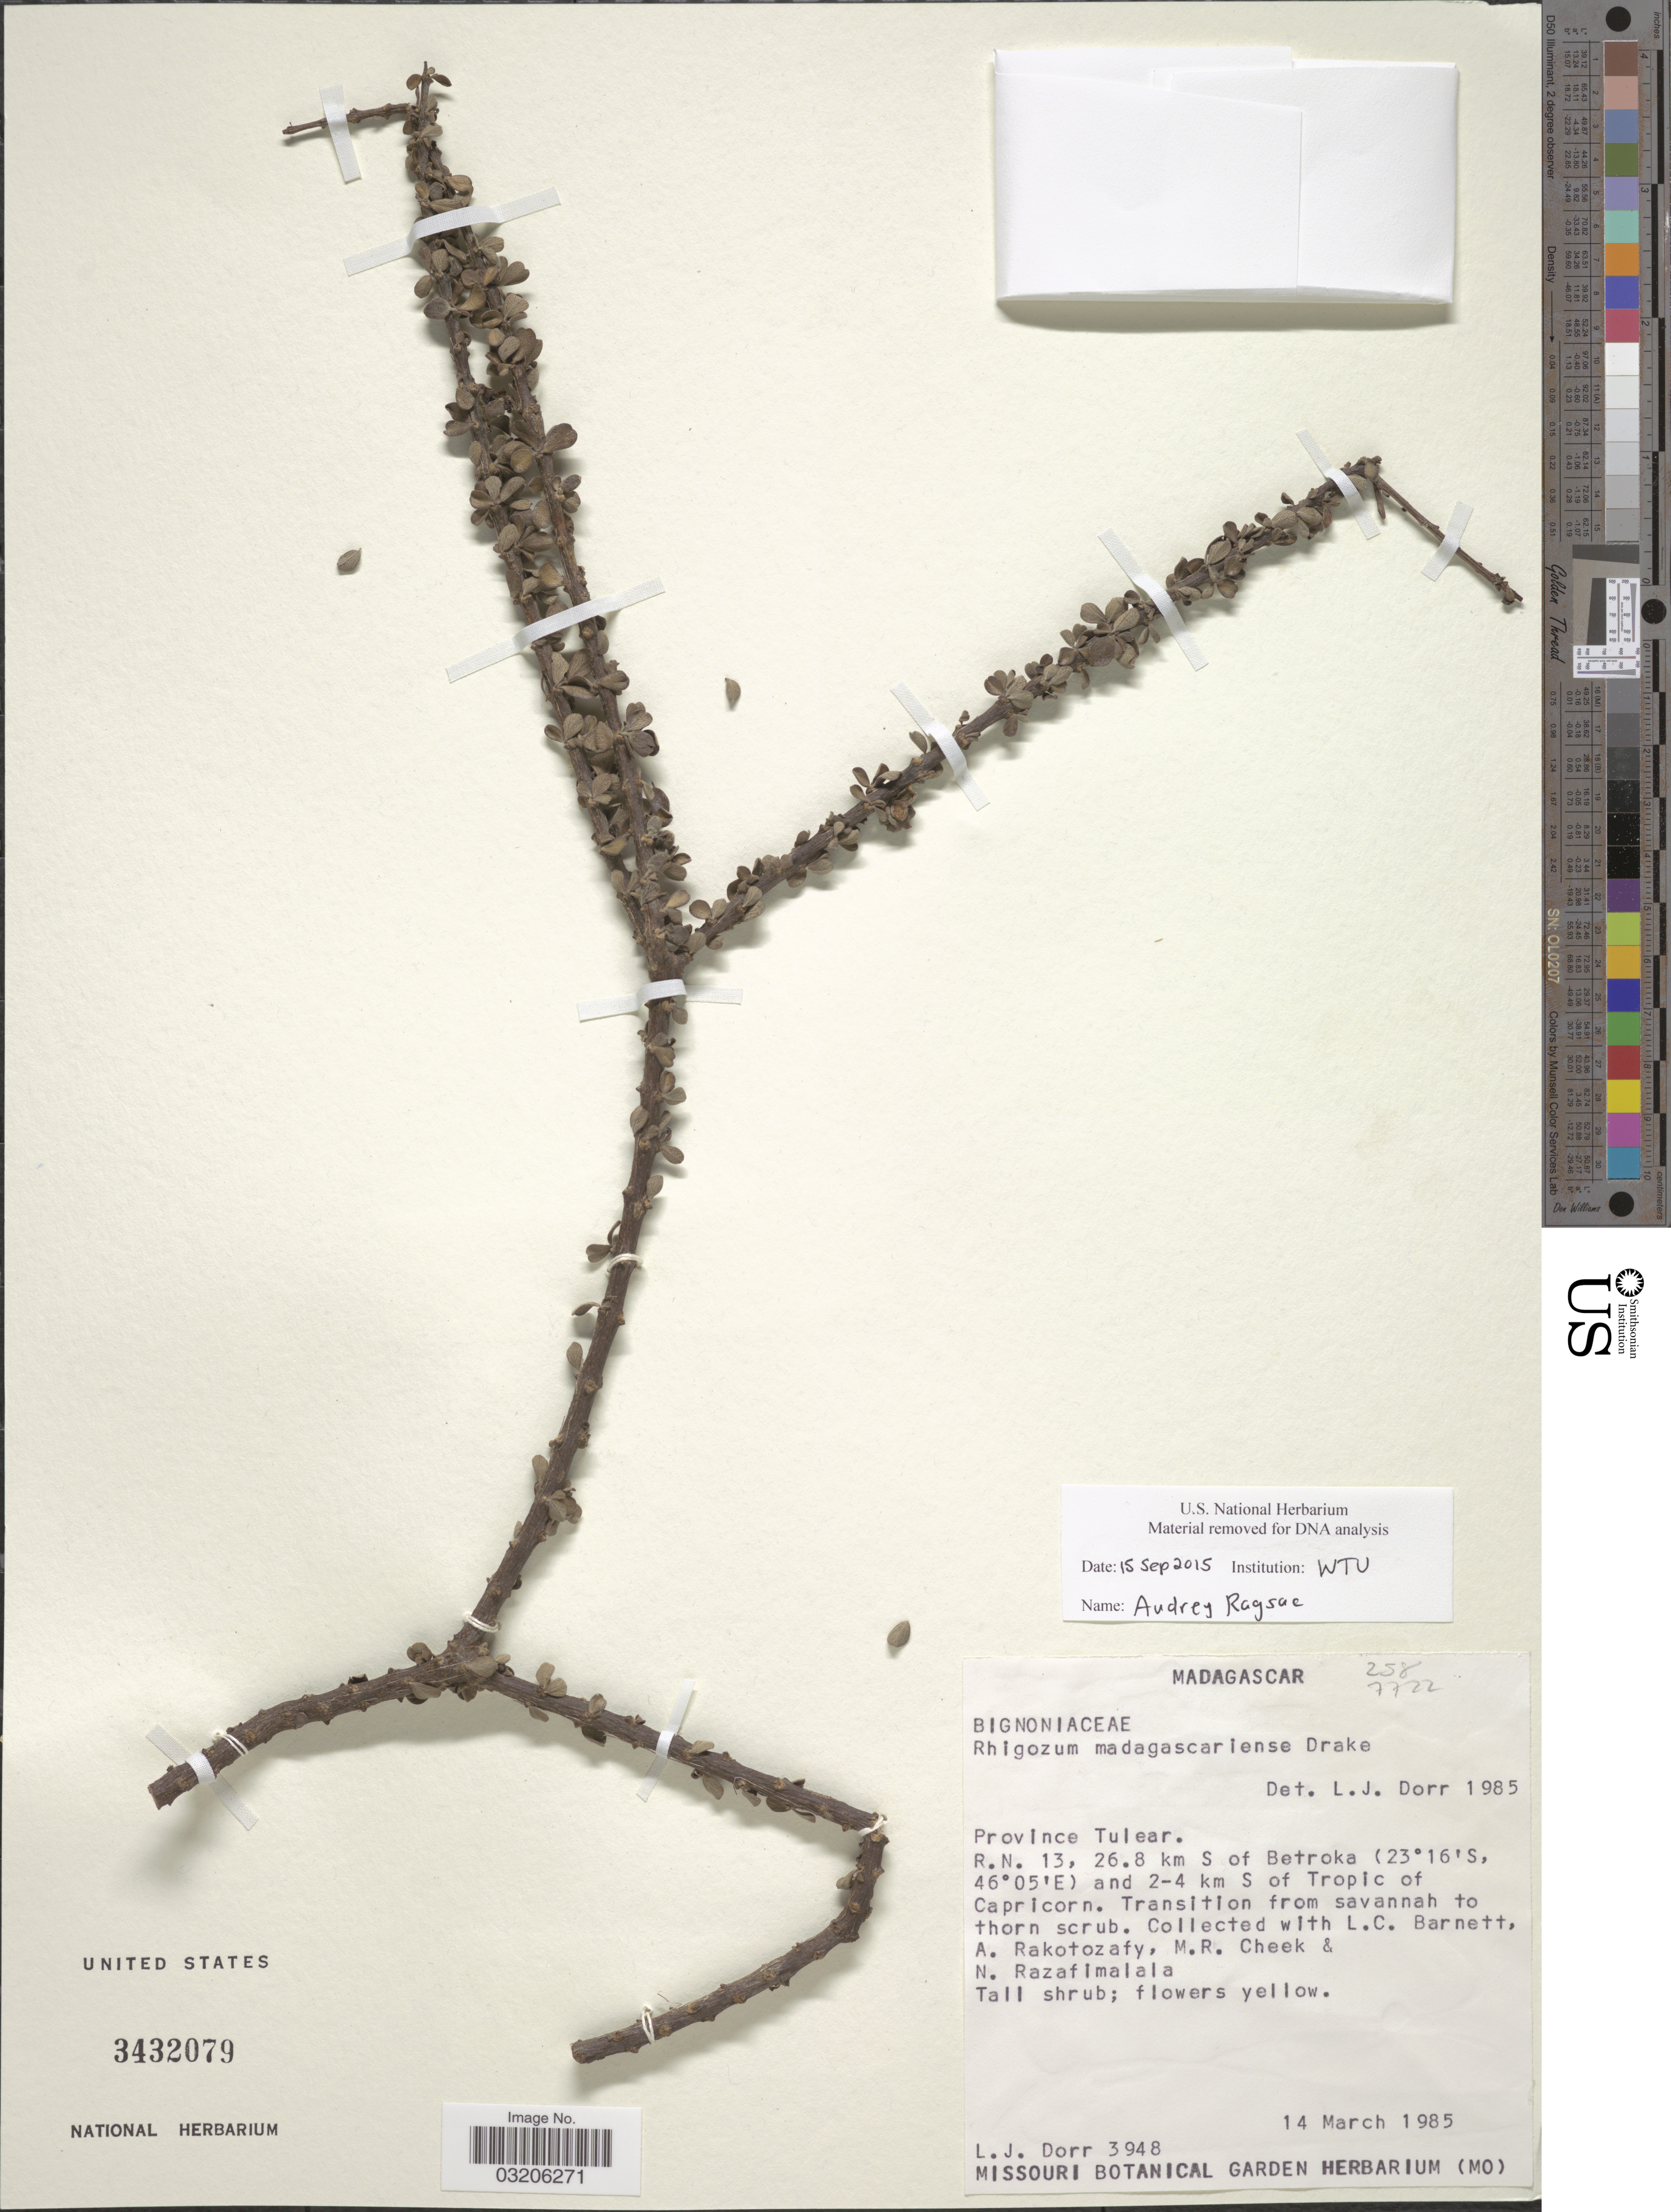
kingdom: Plantae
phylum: Tracheophyta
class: Magnoliopsida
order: Lamiales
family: Bignoniaceae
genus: Rhigozum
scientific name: Rhigozum madagascariense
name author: Drake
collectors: L. J. Dorr, L. C. Barnett, A. Rakotozafy, M. Cheek & N. Razafimalala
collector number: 3948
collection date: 1985-03-14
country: Madagascar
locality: Province Tulear. R.N. 13, 26.8 km S of Betroka and 2-4 km S of Tropic of Capricorn.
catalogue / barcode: US 3432079